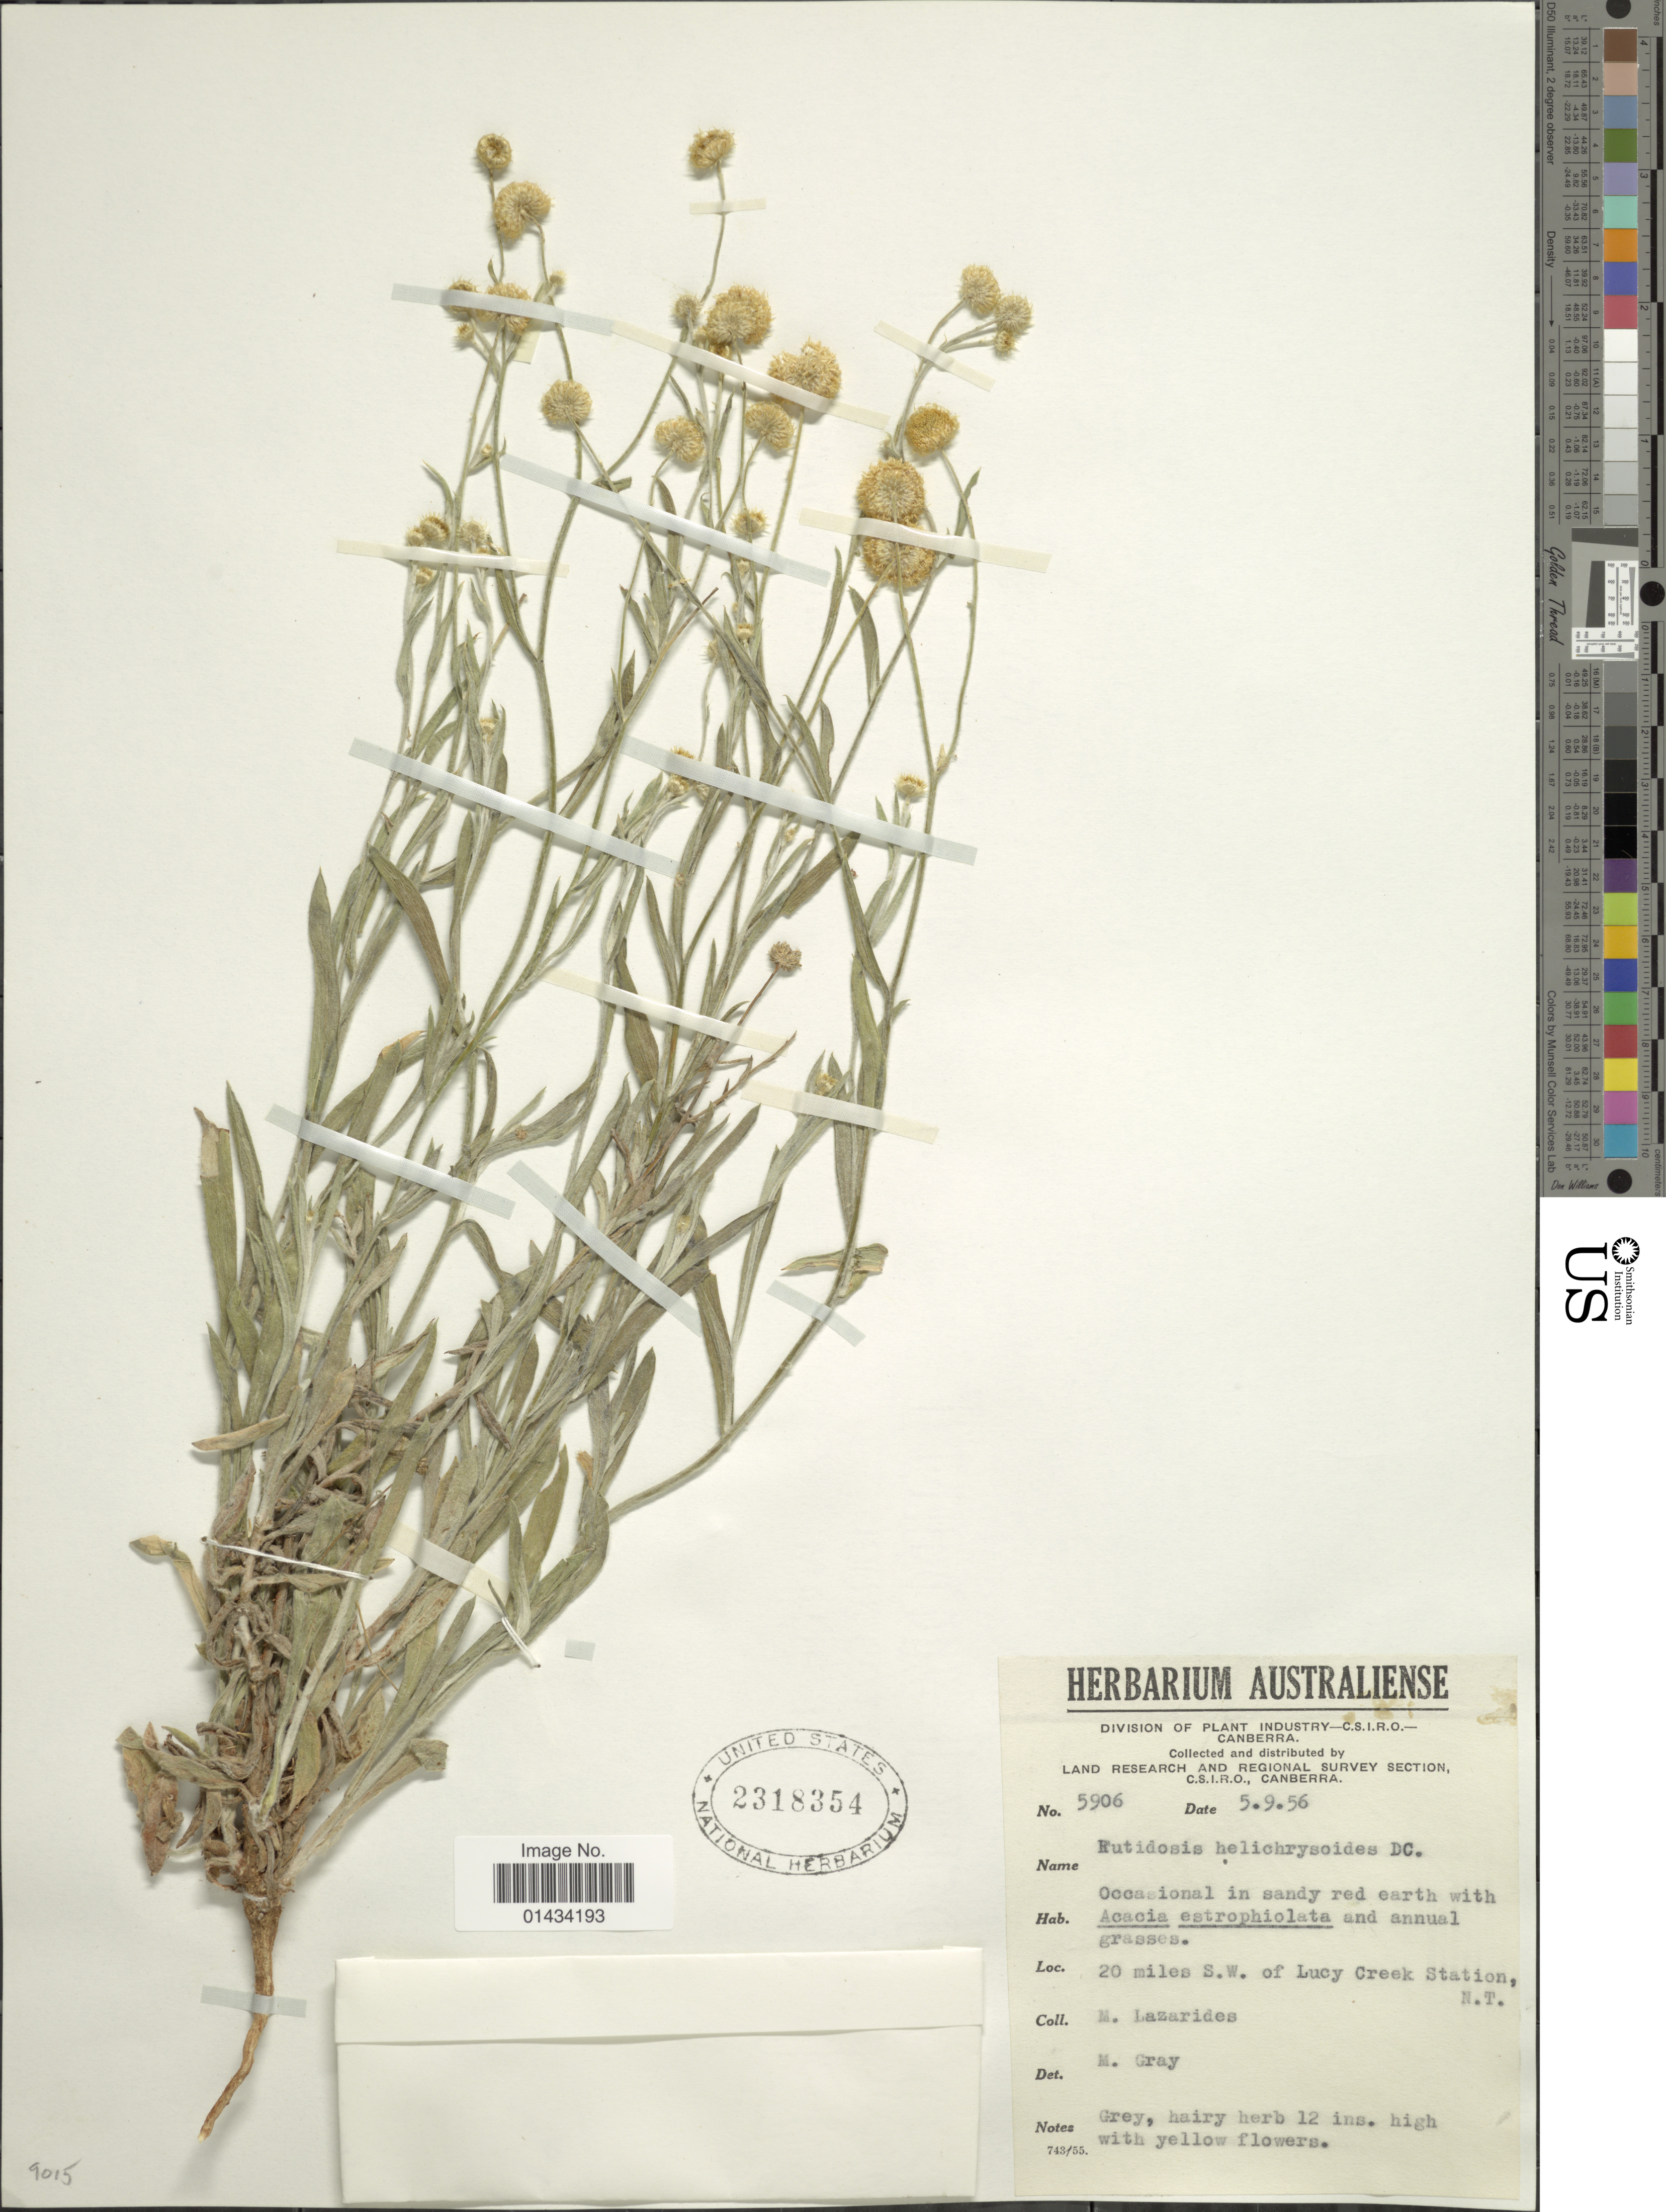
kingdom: Plantae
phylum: Tracheophyta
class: Magnoliopsida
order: Asterales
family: Asteraceae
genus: Rutidosis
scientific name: Rutidosis helichrysoides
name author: DC.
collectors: M. Lazarides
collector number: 5906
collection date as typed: Transcribed d/m/y: 5/9/56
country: Australia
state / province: Northern Territory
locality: Occasional in sandy red earth and annual grasses, 20 miles S.W. of Lucy Creek Station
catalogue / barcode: US 2318354